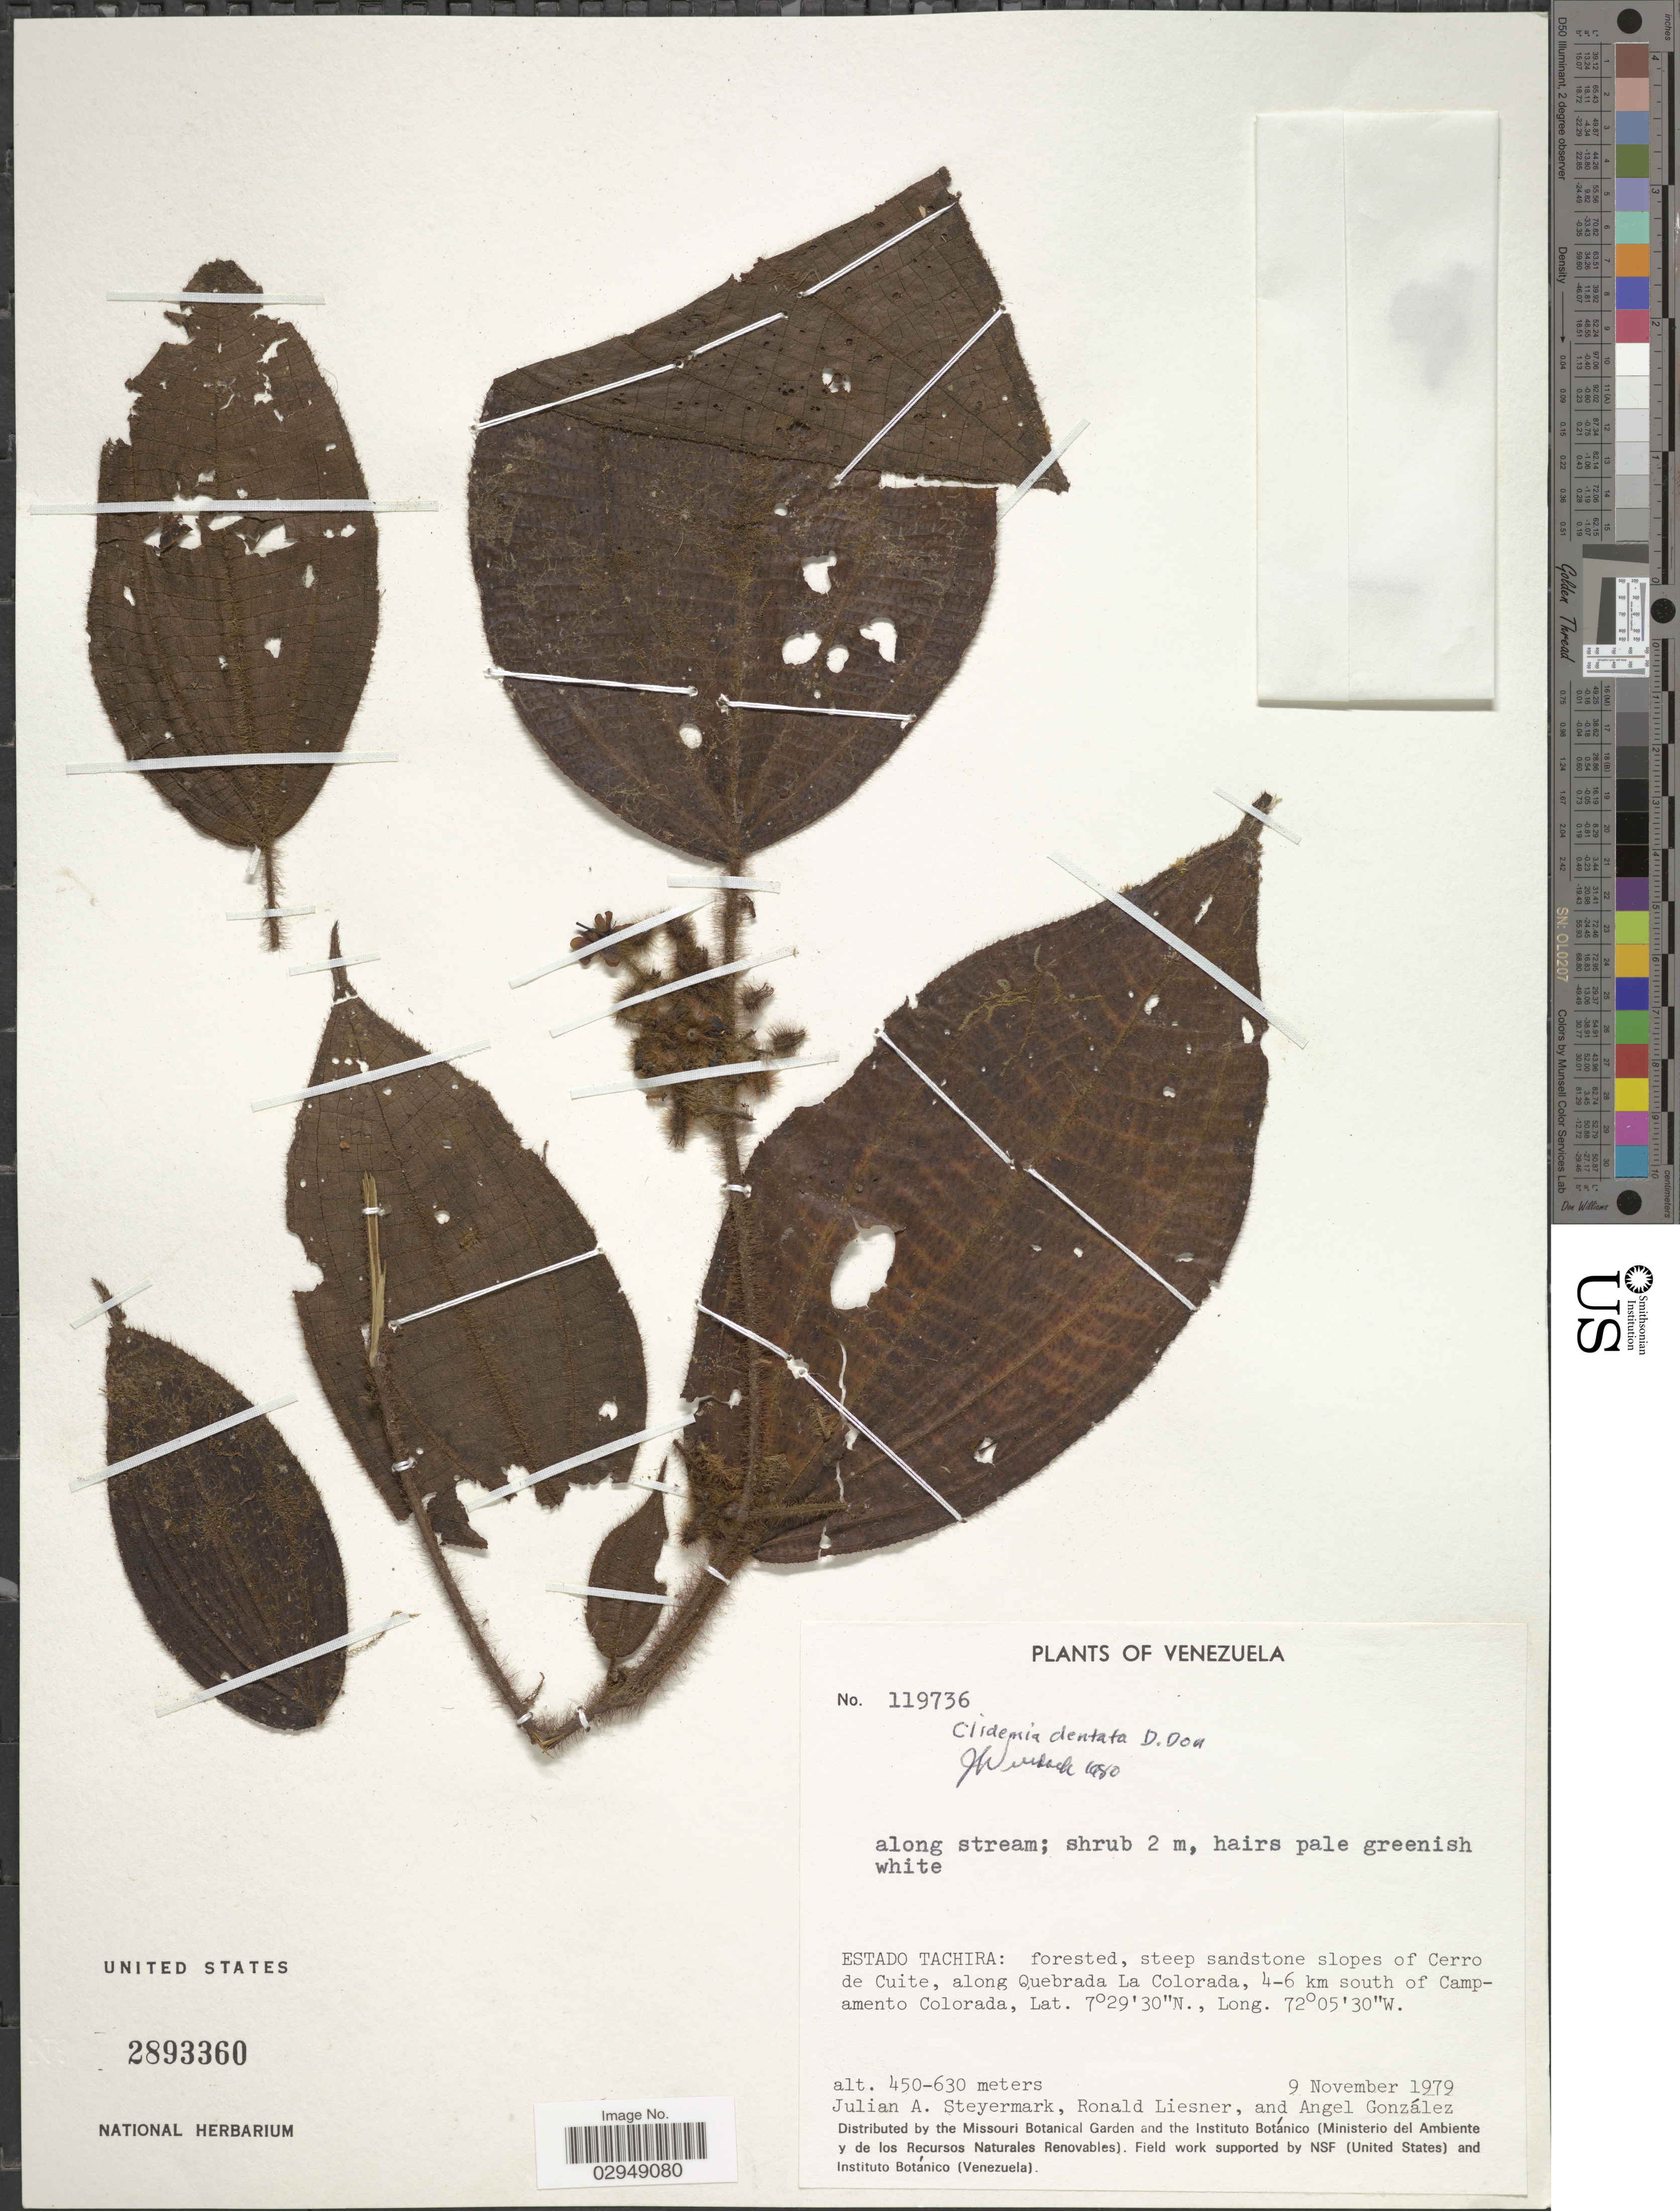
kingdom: Plantae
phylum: Tracheophyta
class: Magnoliopsida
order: Myrtales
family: Melastomataceae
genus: Clidemia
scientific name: Clidemia dentata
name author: D. Don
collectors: J. Steyermark, R. L. Liesner & A. C. González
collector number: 119736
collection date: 1974-11-09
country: Venezuela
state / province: Tachira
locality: Forested, steep sandstone slopes of Cerro de Cuite, along Quebrada La Colorada, 4-6 km south of Campamento Colorada.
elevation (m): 450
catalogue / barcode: US 2893360